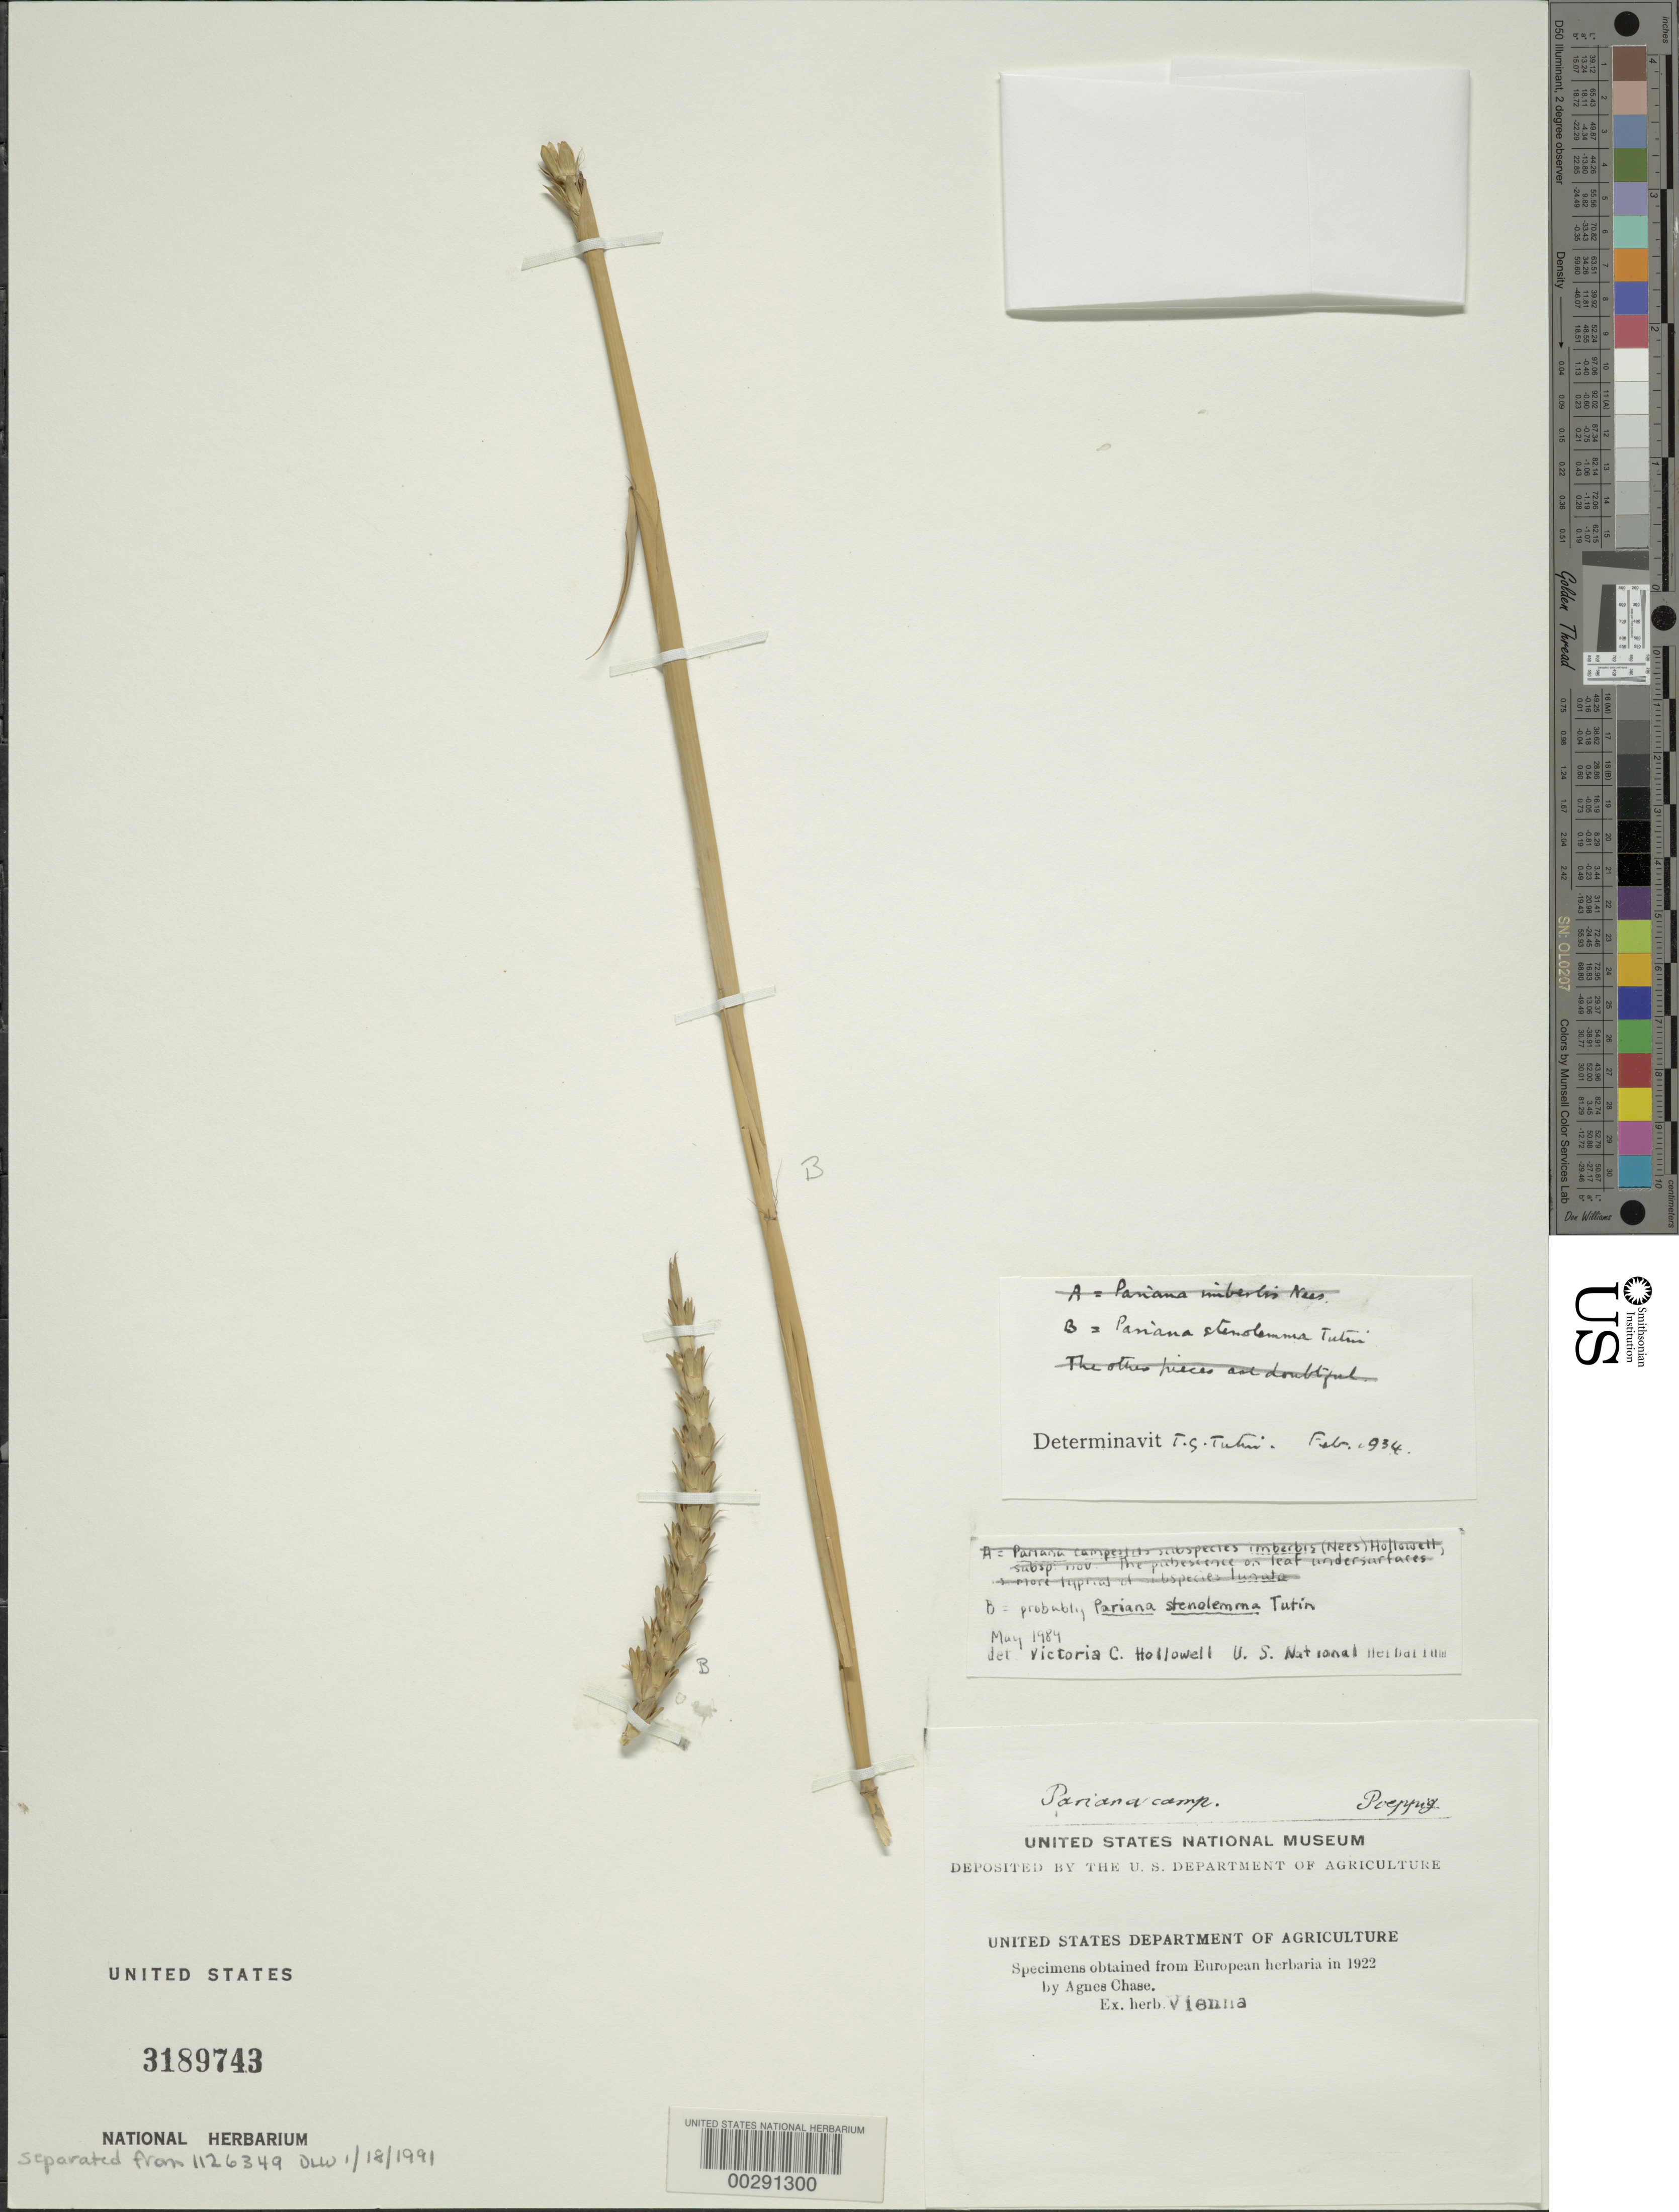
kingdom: Plantae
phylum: Tracheophyta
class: Liliopsida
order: Poales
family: Poaceae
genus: Pariana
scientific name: Pariana stenolemma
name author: Tutin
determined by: Hollowell, V. C., (USCH)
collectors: E. F. Poeppig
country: Panama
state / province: Chiriquí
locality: Around San Felix.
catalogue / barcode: US 3189743